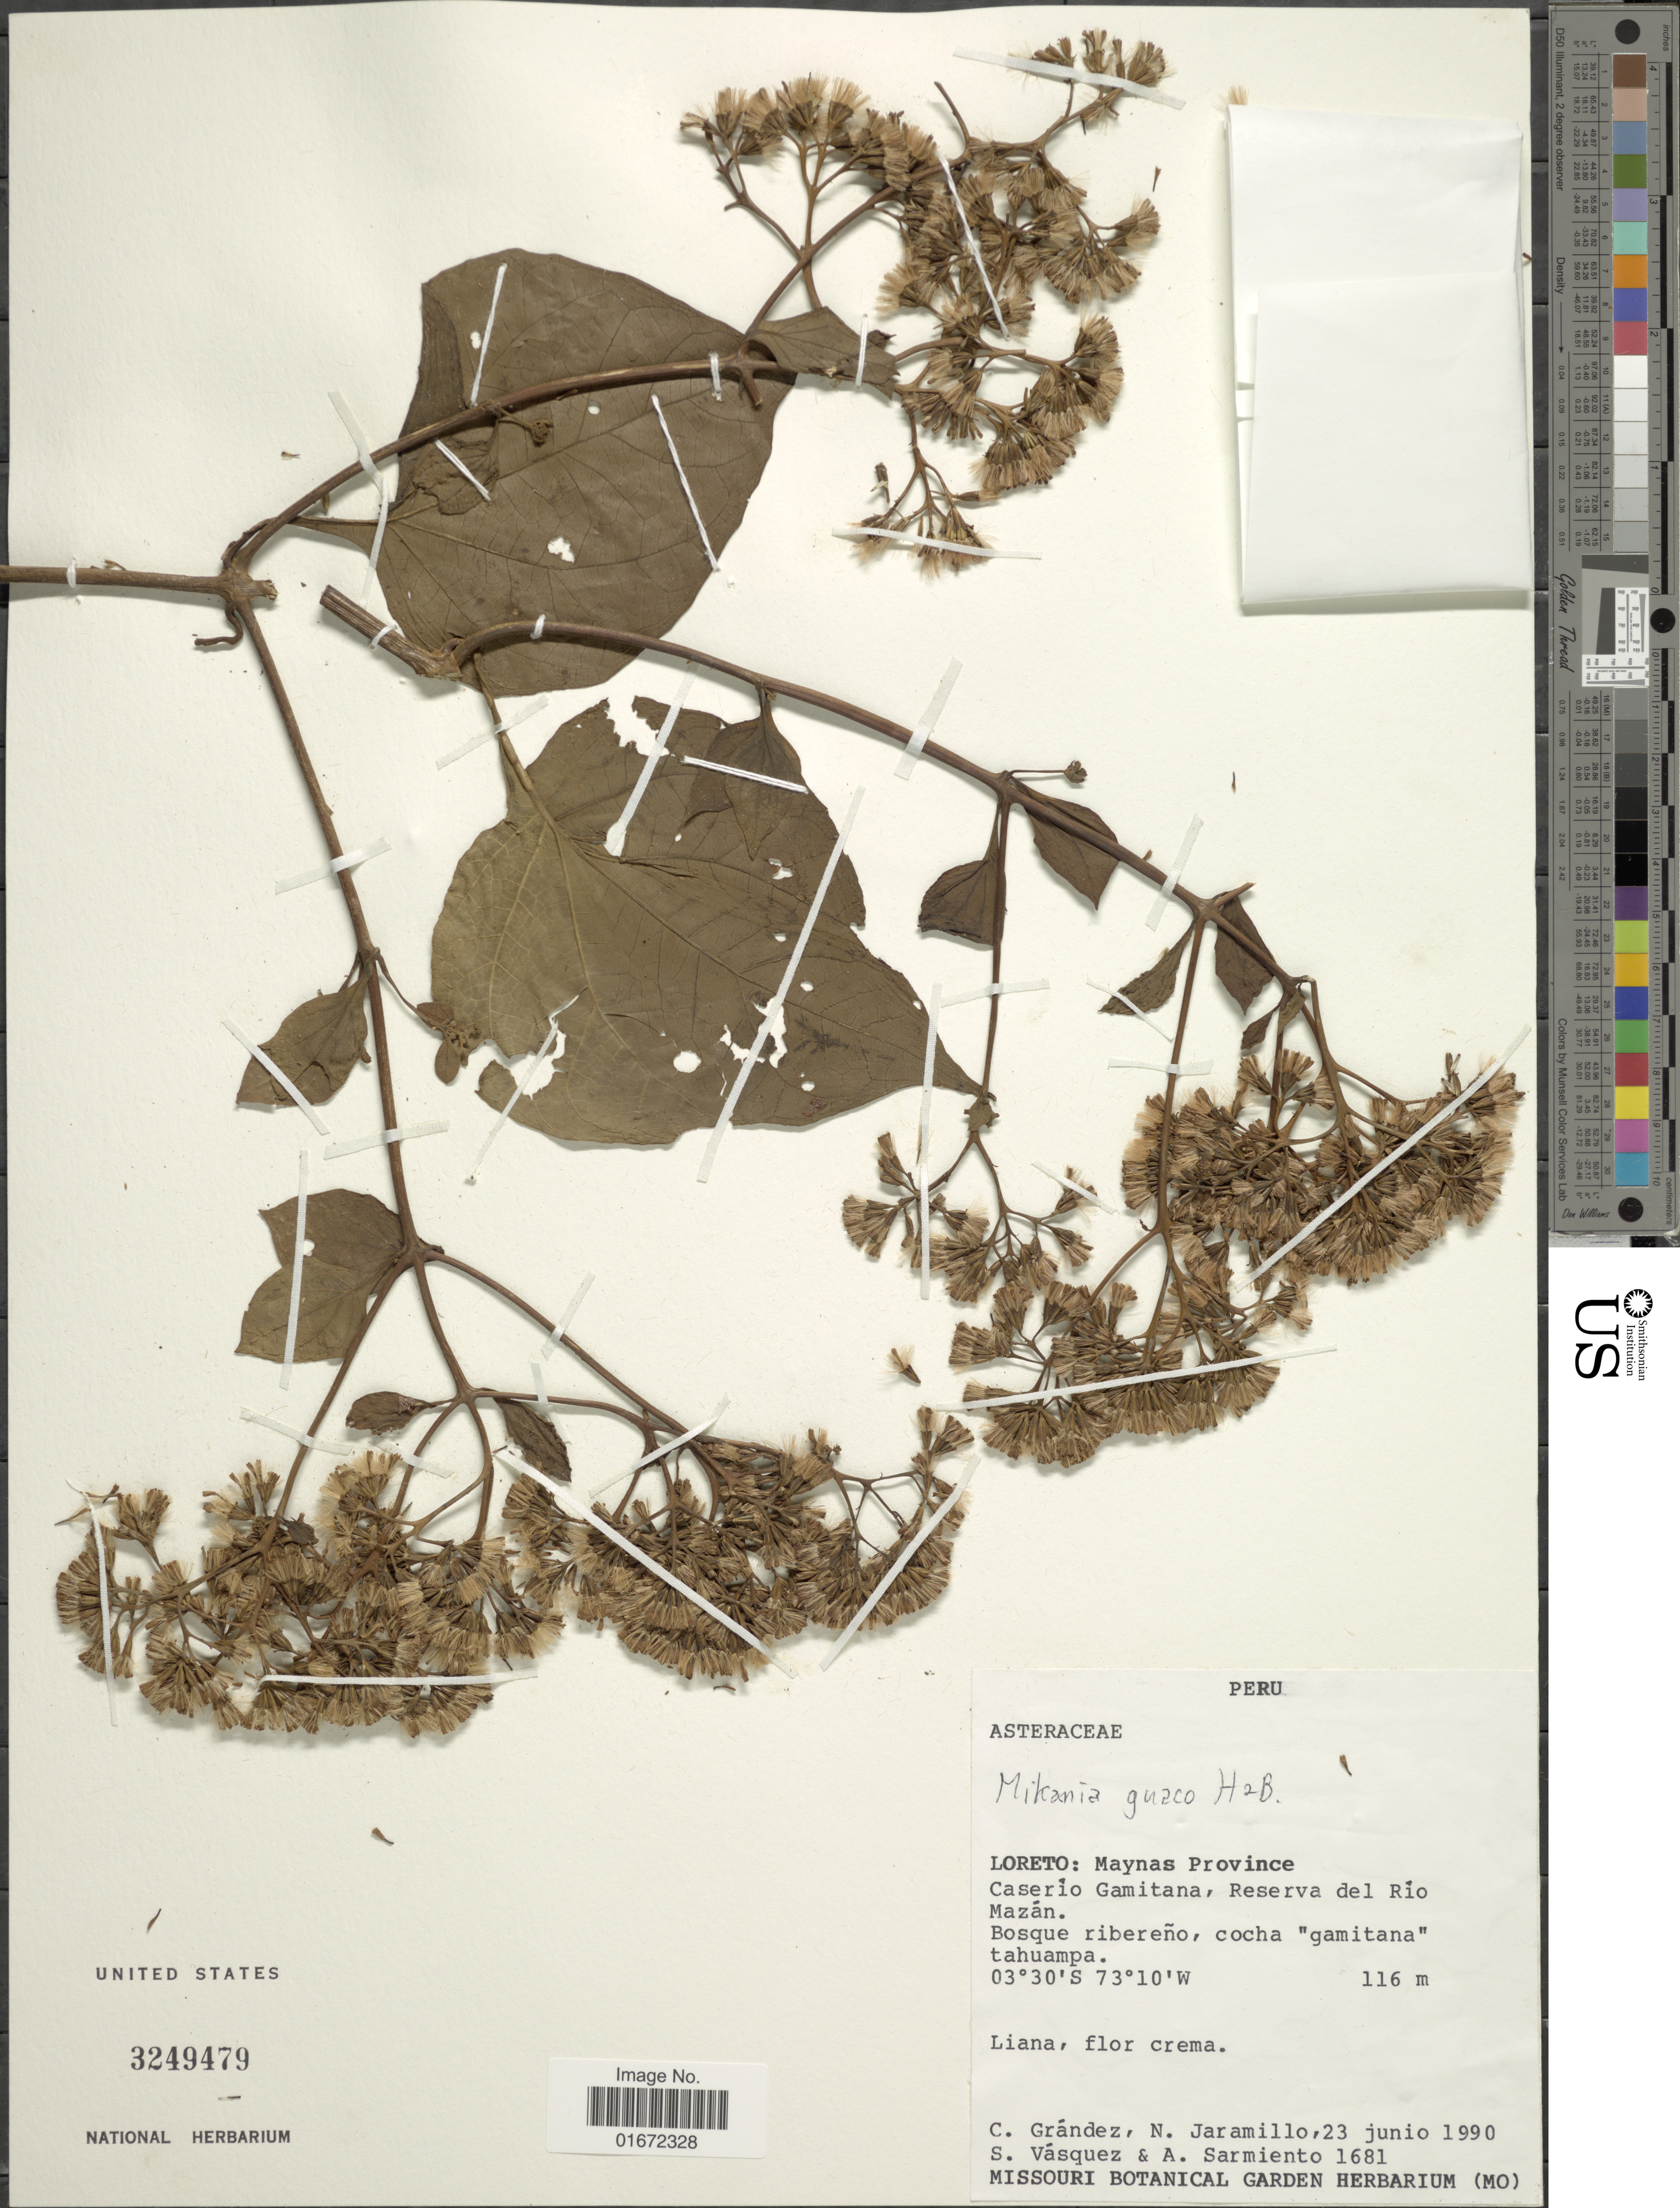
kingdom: Plantae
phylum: Tracheophyta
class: Magnoliopsida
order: Asterales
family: Asteraceae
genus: Mikania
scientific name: Mikania guaco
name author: Humb. & Bonpl.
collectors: C. Grández, N. Jaramillo, S. Vásquez & A. Sarmiento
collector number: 1681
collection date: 1990-06-23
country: Peru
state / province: Loreto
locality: Loreto: Maynas Province. Caserio Gamitana, Reserva del Rio Mazán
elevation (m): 116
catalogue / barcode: US 3249479